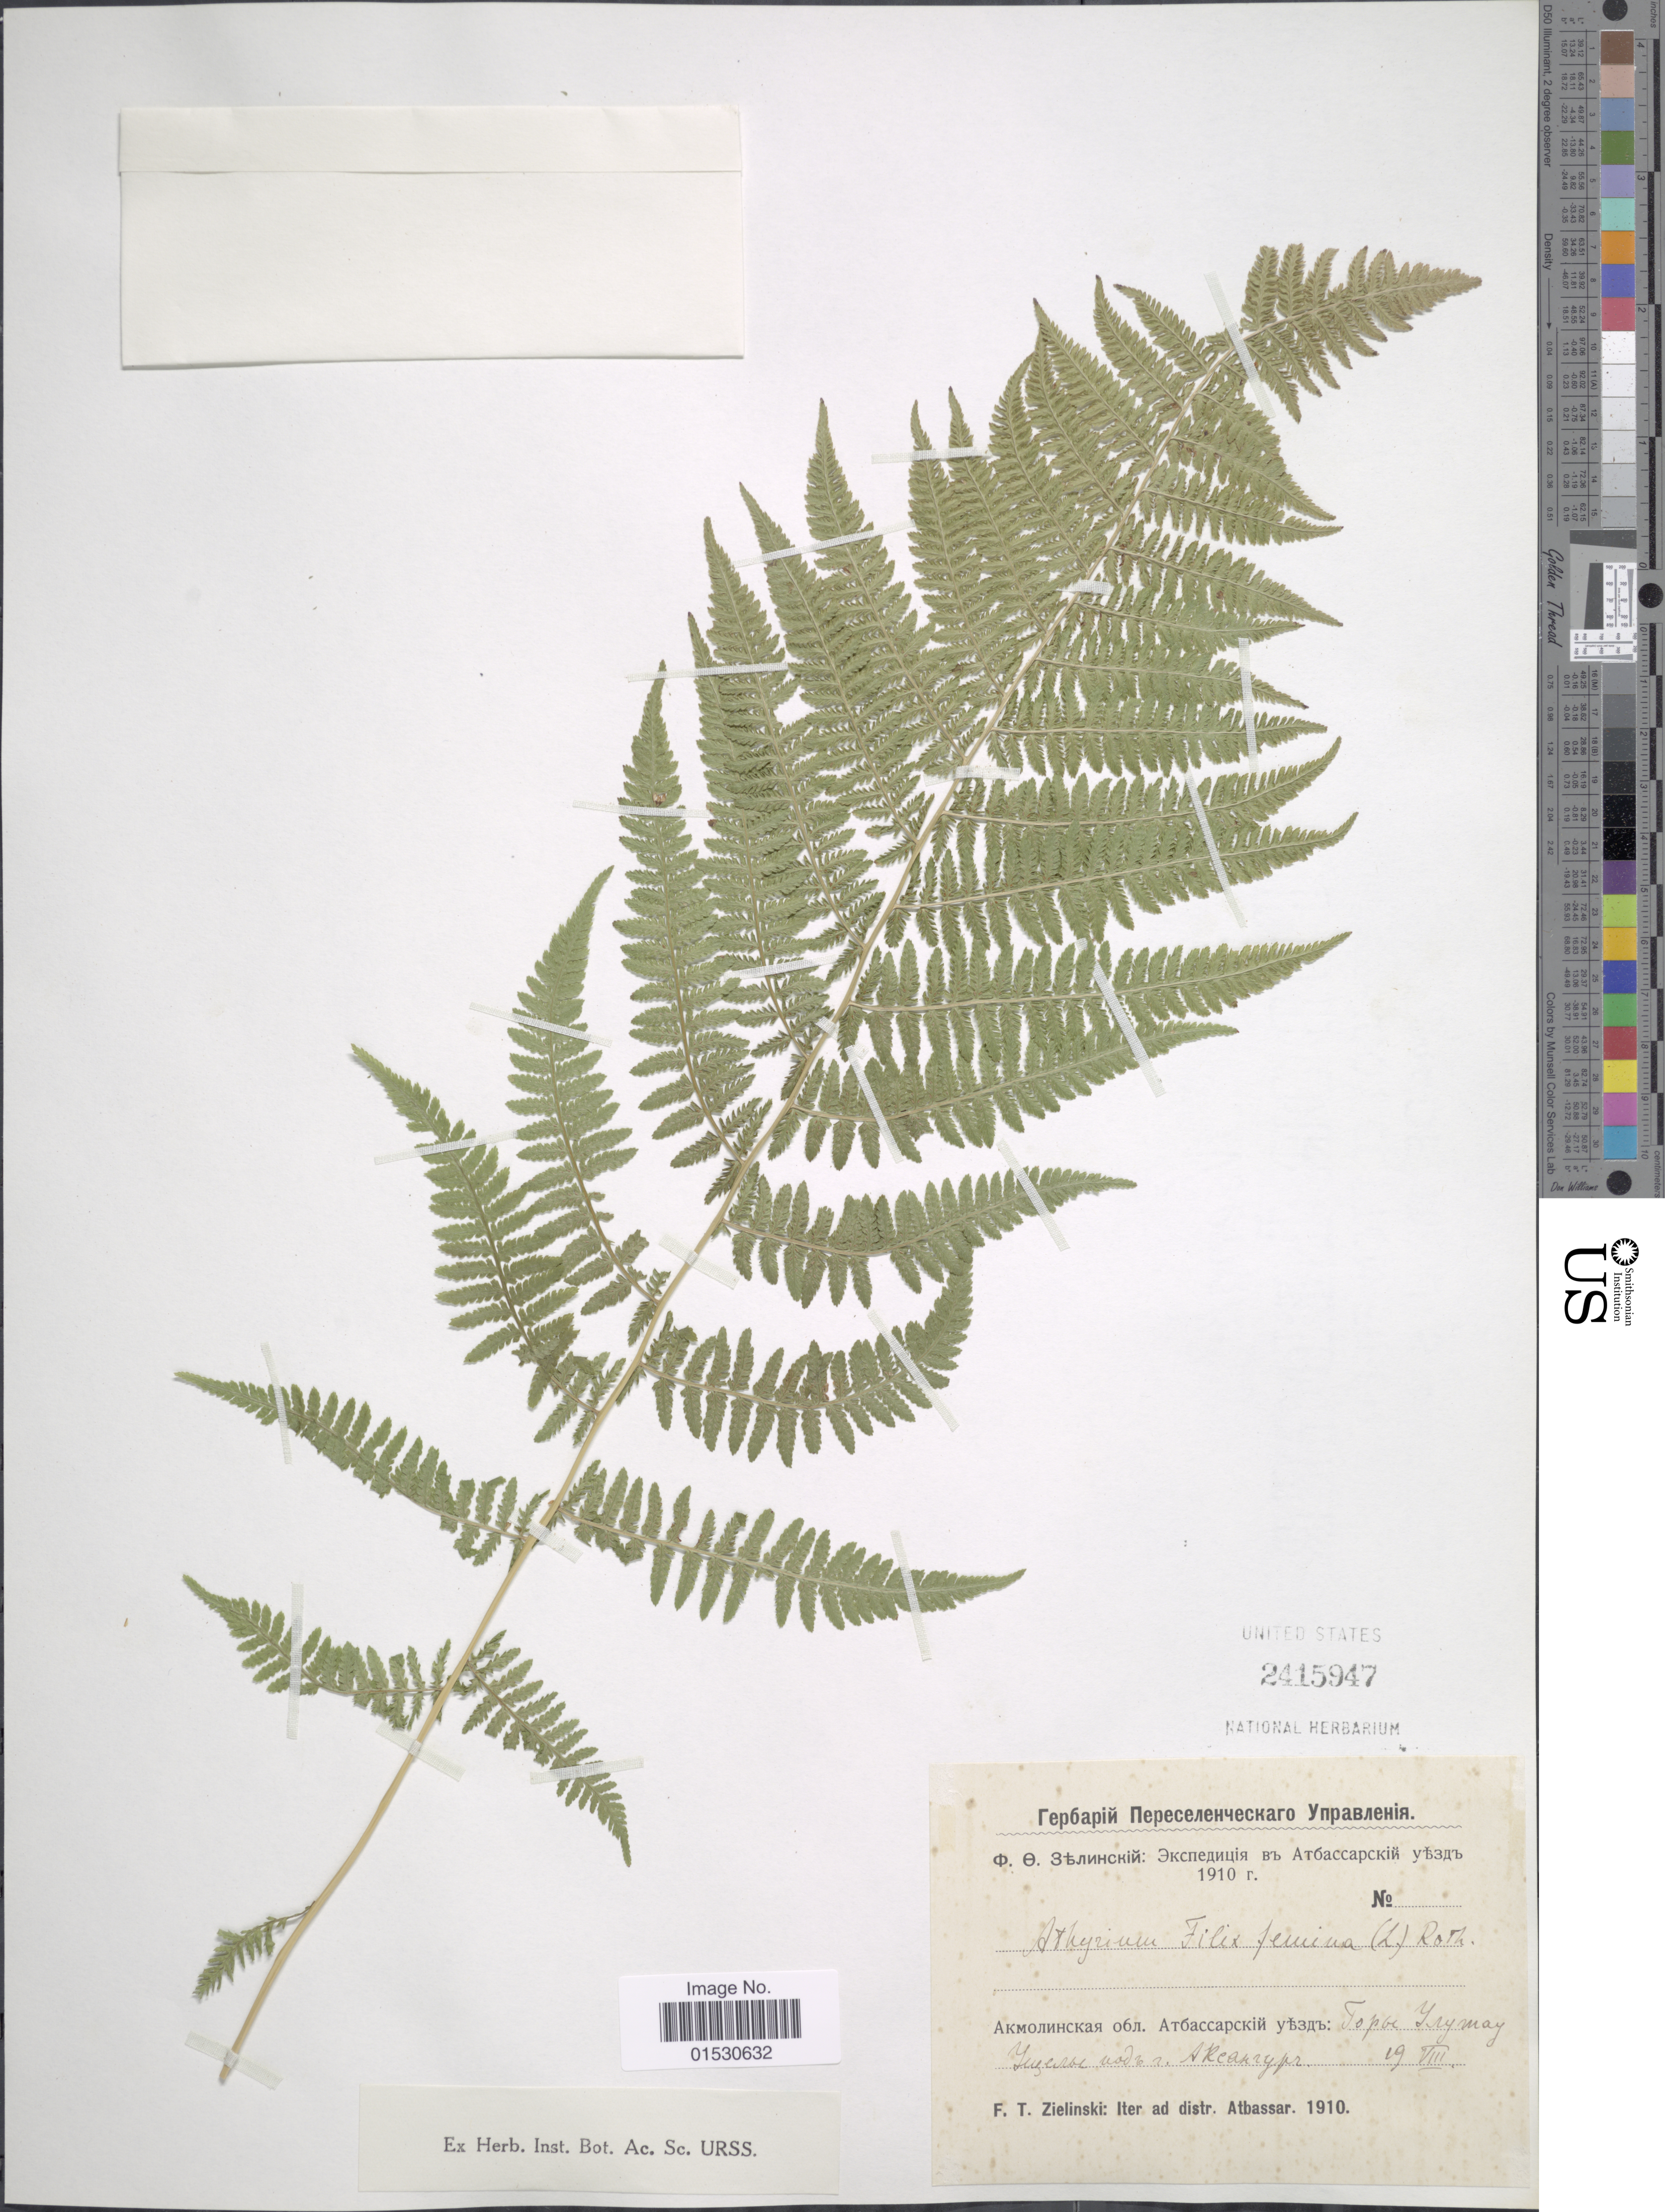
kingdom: Plantae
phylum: Tracheophyta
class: Polypodiopsida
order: Polypodiales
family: Athyriaceae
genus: Athyrium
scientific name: Athyrium filix-femina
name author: (L.) Roth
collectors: F. Zielinski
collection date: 1910-08-19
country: Kazakhstan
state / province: Aqmola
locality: District Atbasar, Ulutau Mts., Aksagur Mt.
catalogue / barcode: US 2415947